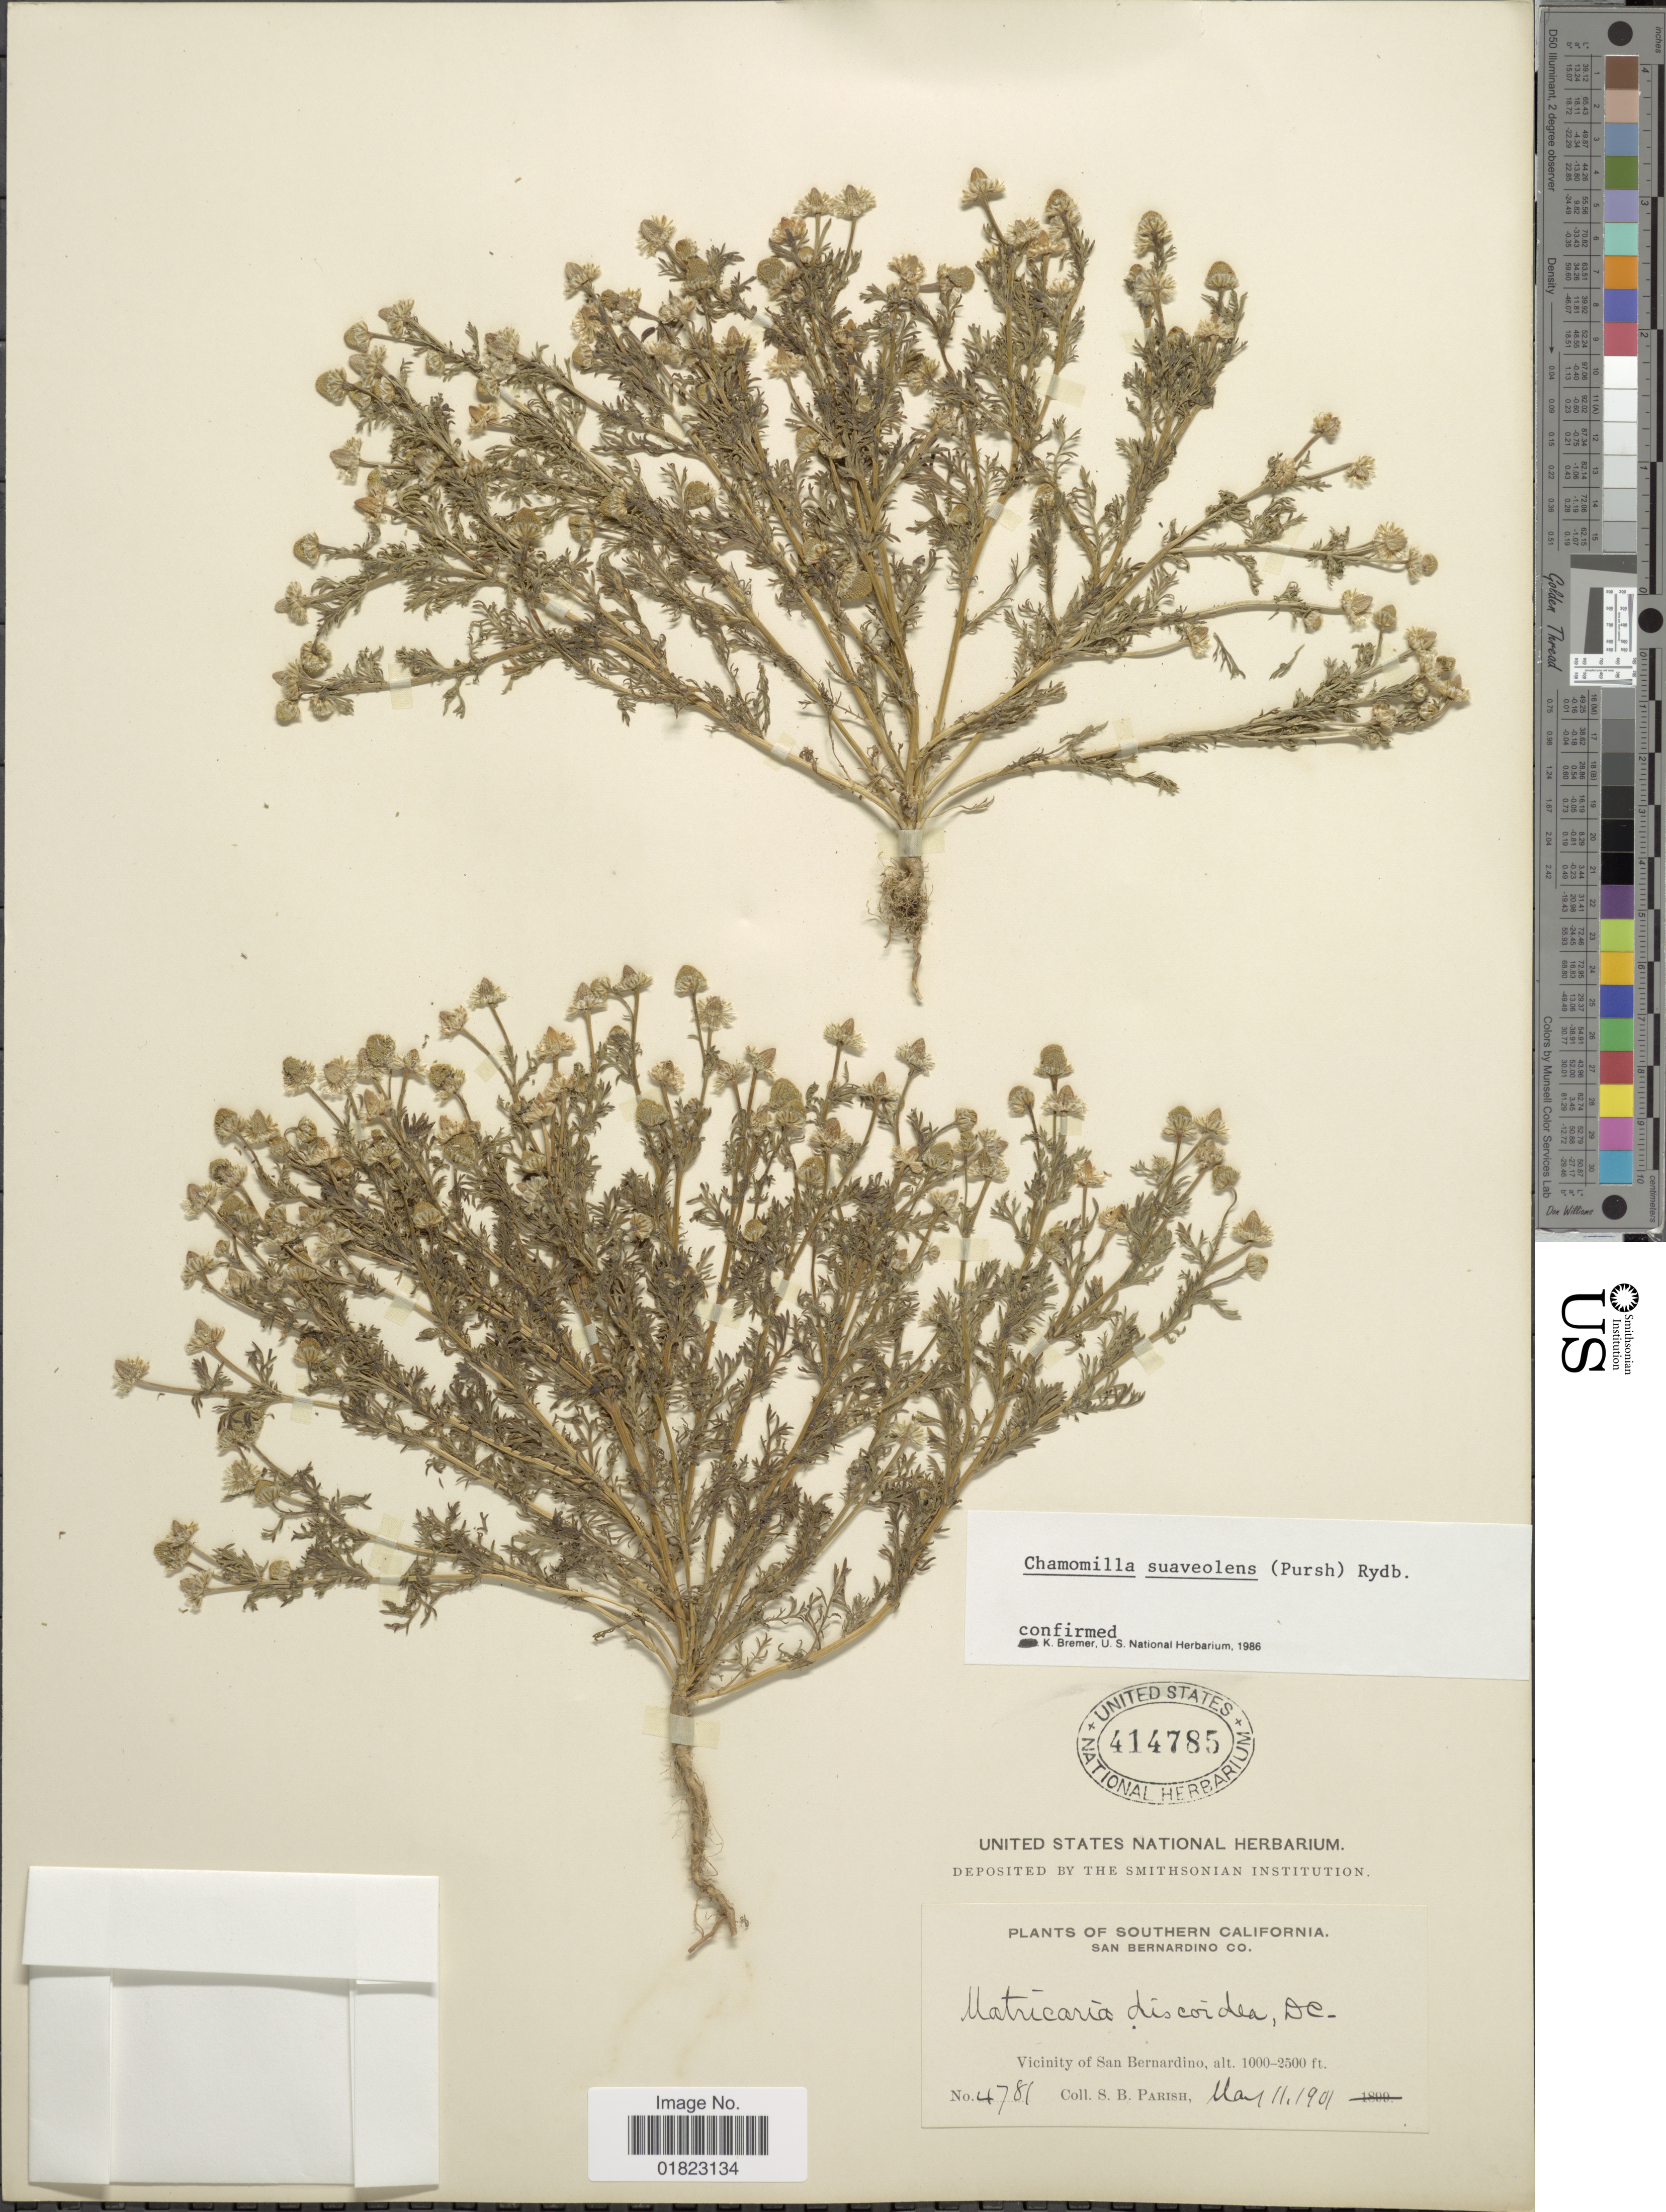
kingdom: Plantae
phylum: Tracheophyta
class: Magnoliopsida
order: Asterales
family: Asteraceae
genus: Matricaria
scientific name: Matricaria matricarioides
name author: (Less.) Porter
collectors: S. B. Parish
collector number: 4781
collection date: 1901-05-11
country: United States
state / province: California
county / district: San Bernardino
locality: Southern California. Vicinityof San Bernardino.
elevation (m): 305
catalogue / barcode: US 414785